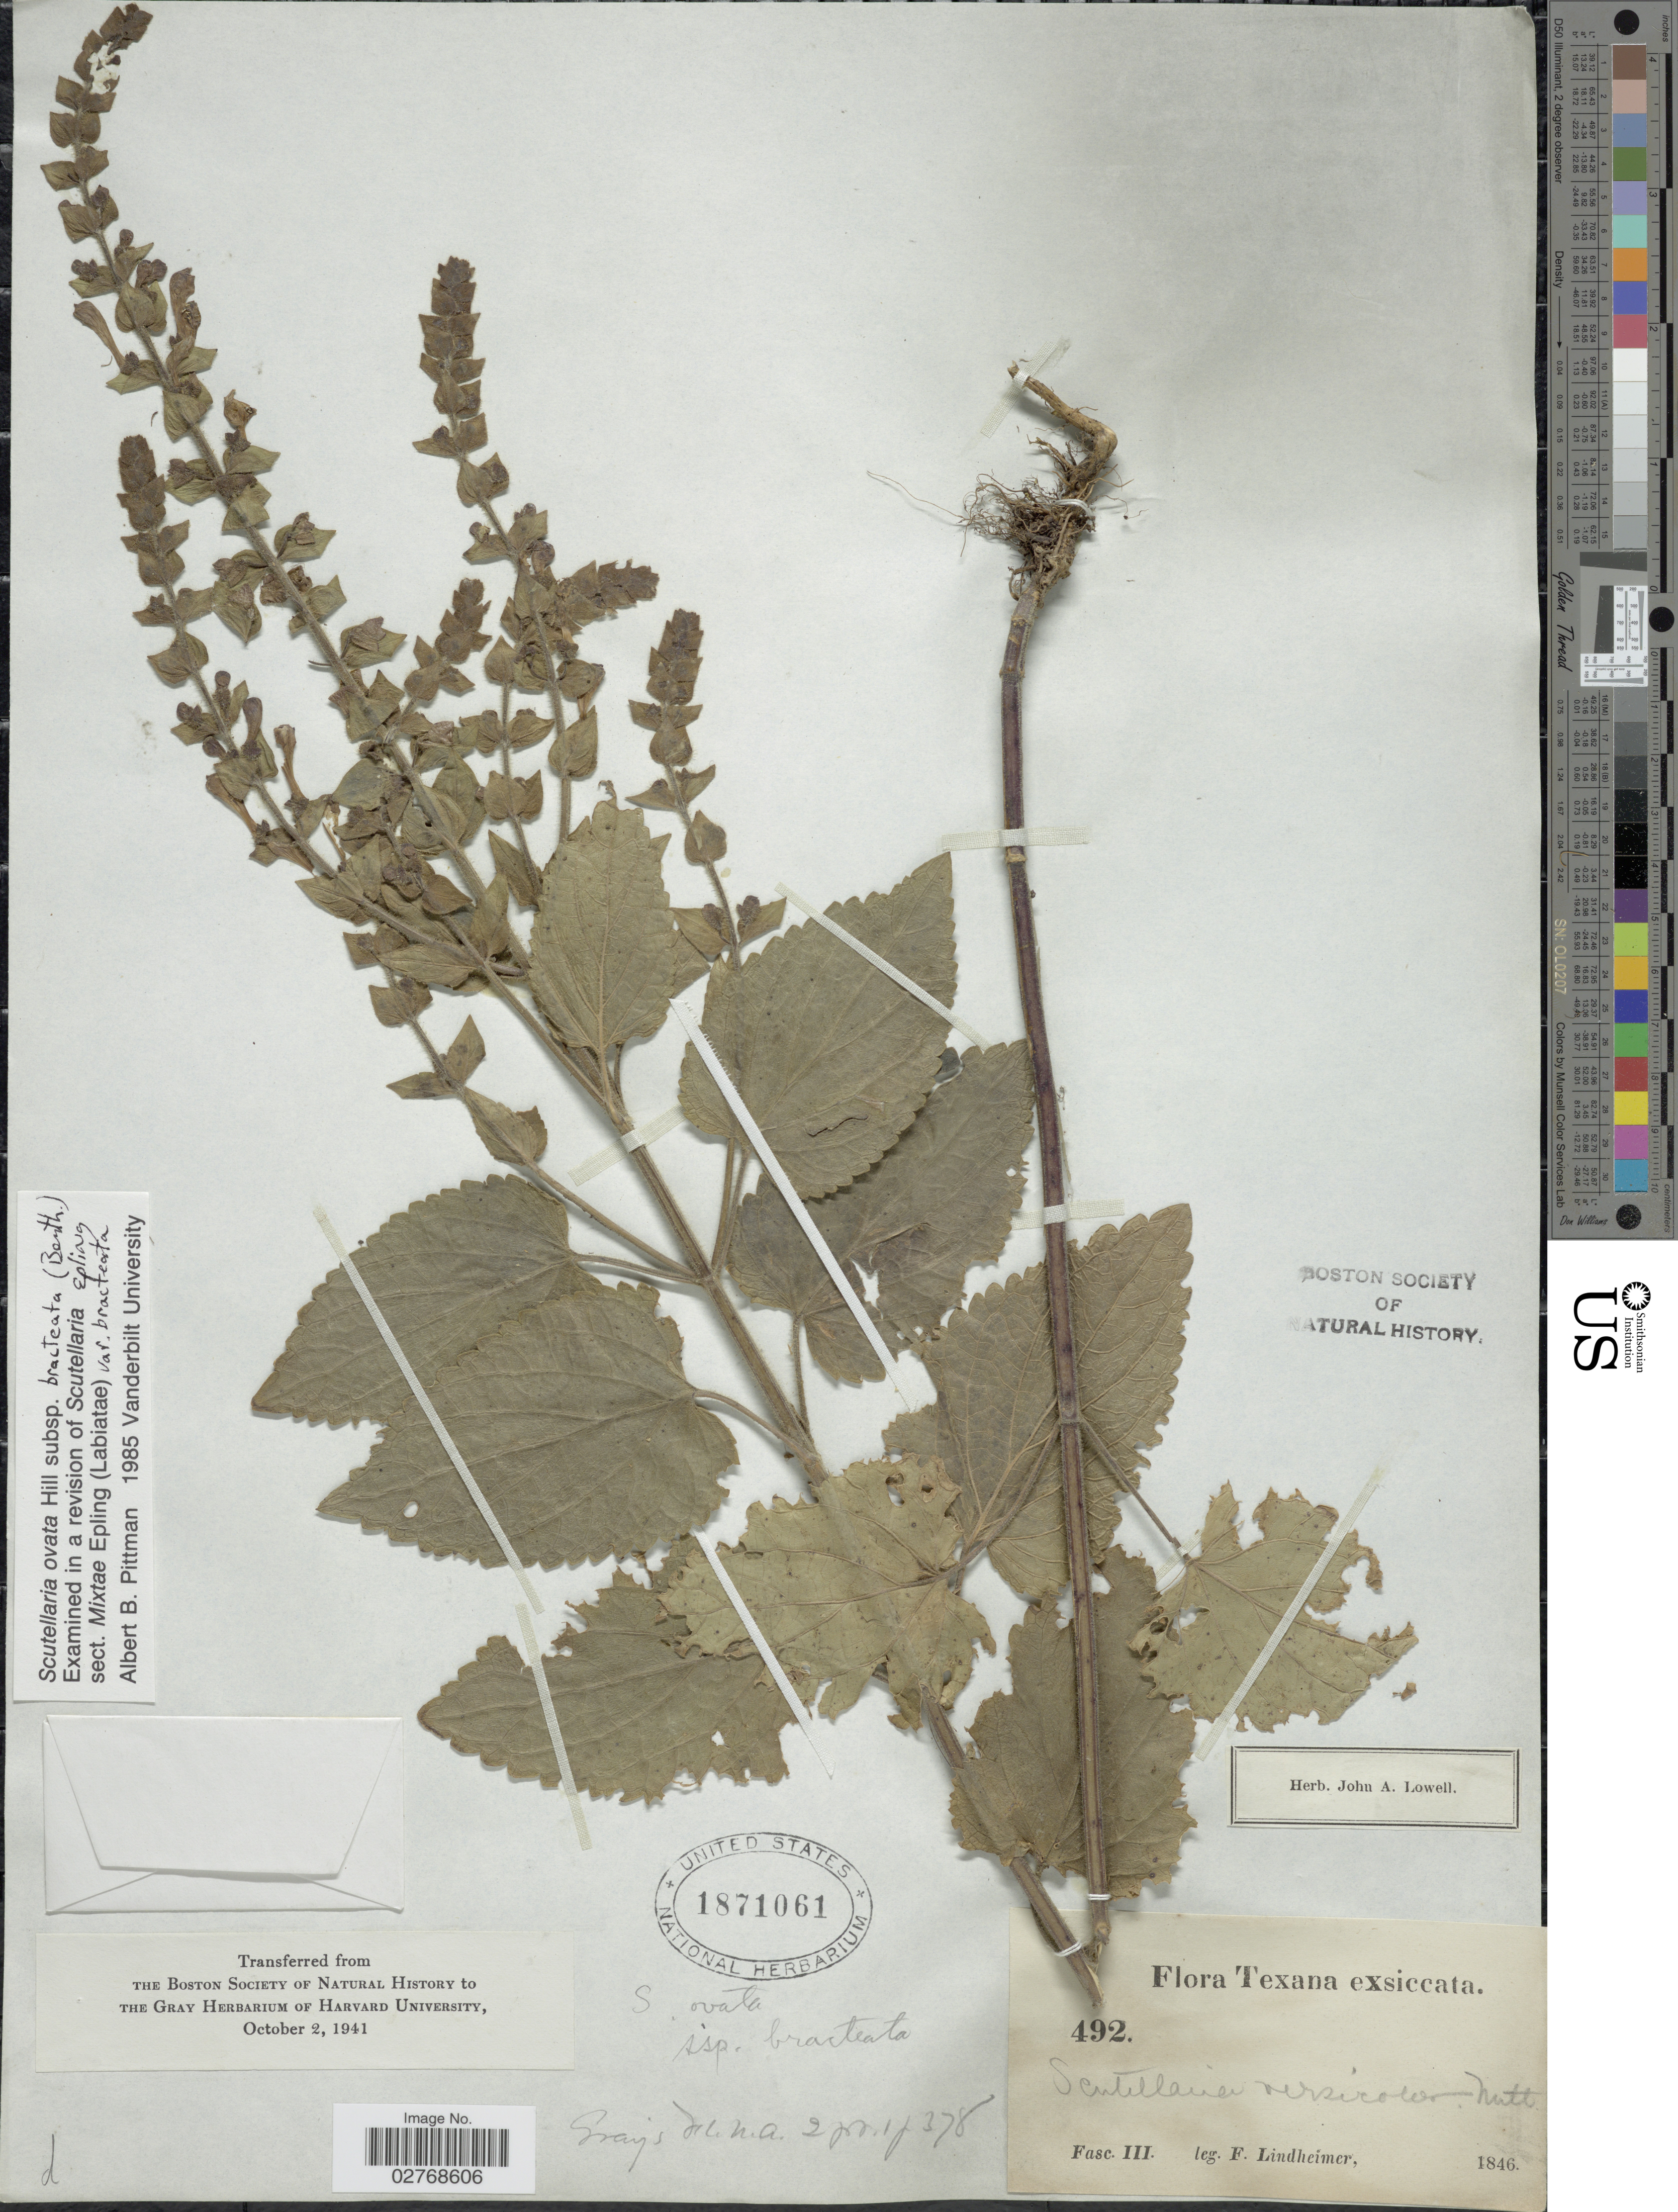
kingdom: Plantae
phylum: Tracheophyta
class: Magnoliopsida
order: Lamiales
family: Lamiaceae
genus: Scutellaria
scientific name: Scutellaria ovata subsp. bracteata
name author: (Benth.) Epling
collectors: F. Lindheimer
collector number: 492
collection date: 1846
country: United States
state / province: Texas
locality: Fasc. III.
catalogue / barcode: US 1871061